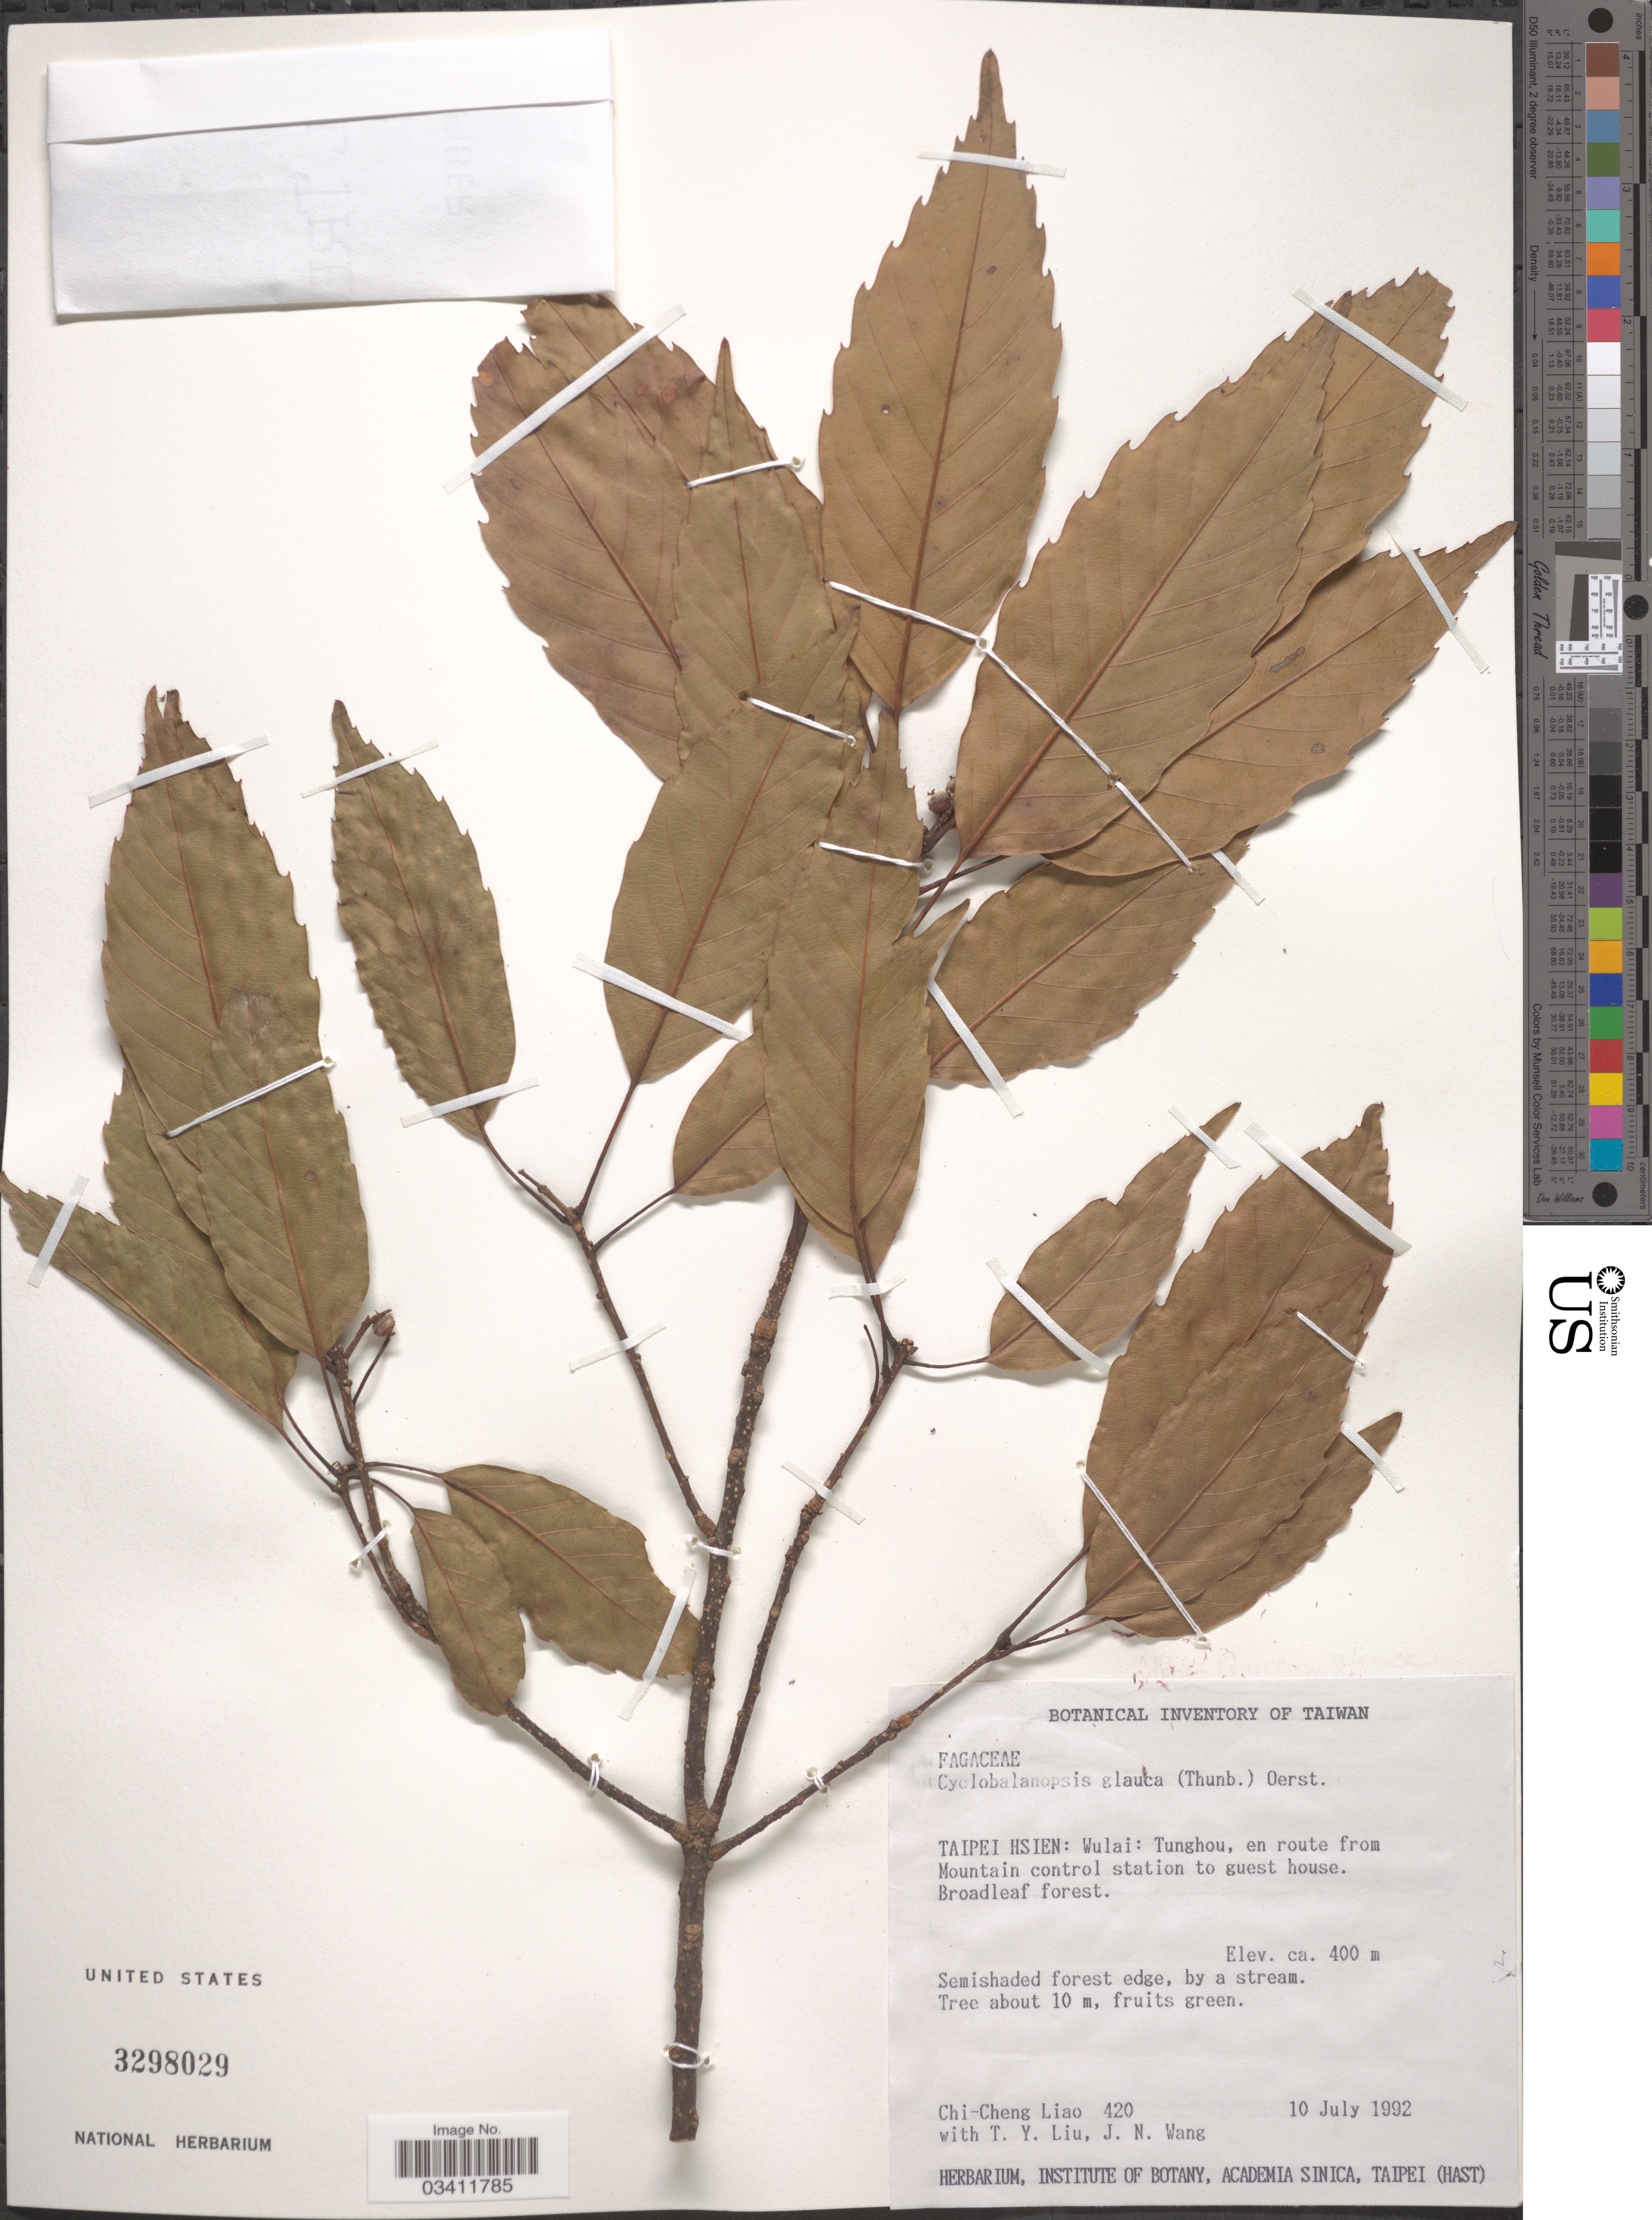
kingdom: Plantae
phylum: Tracheophyta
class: Magnoliopsida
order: Fagales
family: Fagaceae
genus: Quercus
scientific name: Quercus glauca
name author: Thunb.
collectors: C. Liao, T. Y. Liu & J. Wang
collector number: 420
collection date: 1992-07-10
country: Taiwan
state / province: Taipei City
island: Taiwan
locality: Taipei Hsien: Wulai: Tunghou, en route from Mountain control station to guest house.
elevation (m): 400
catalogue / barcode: US 3298029